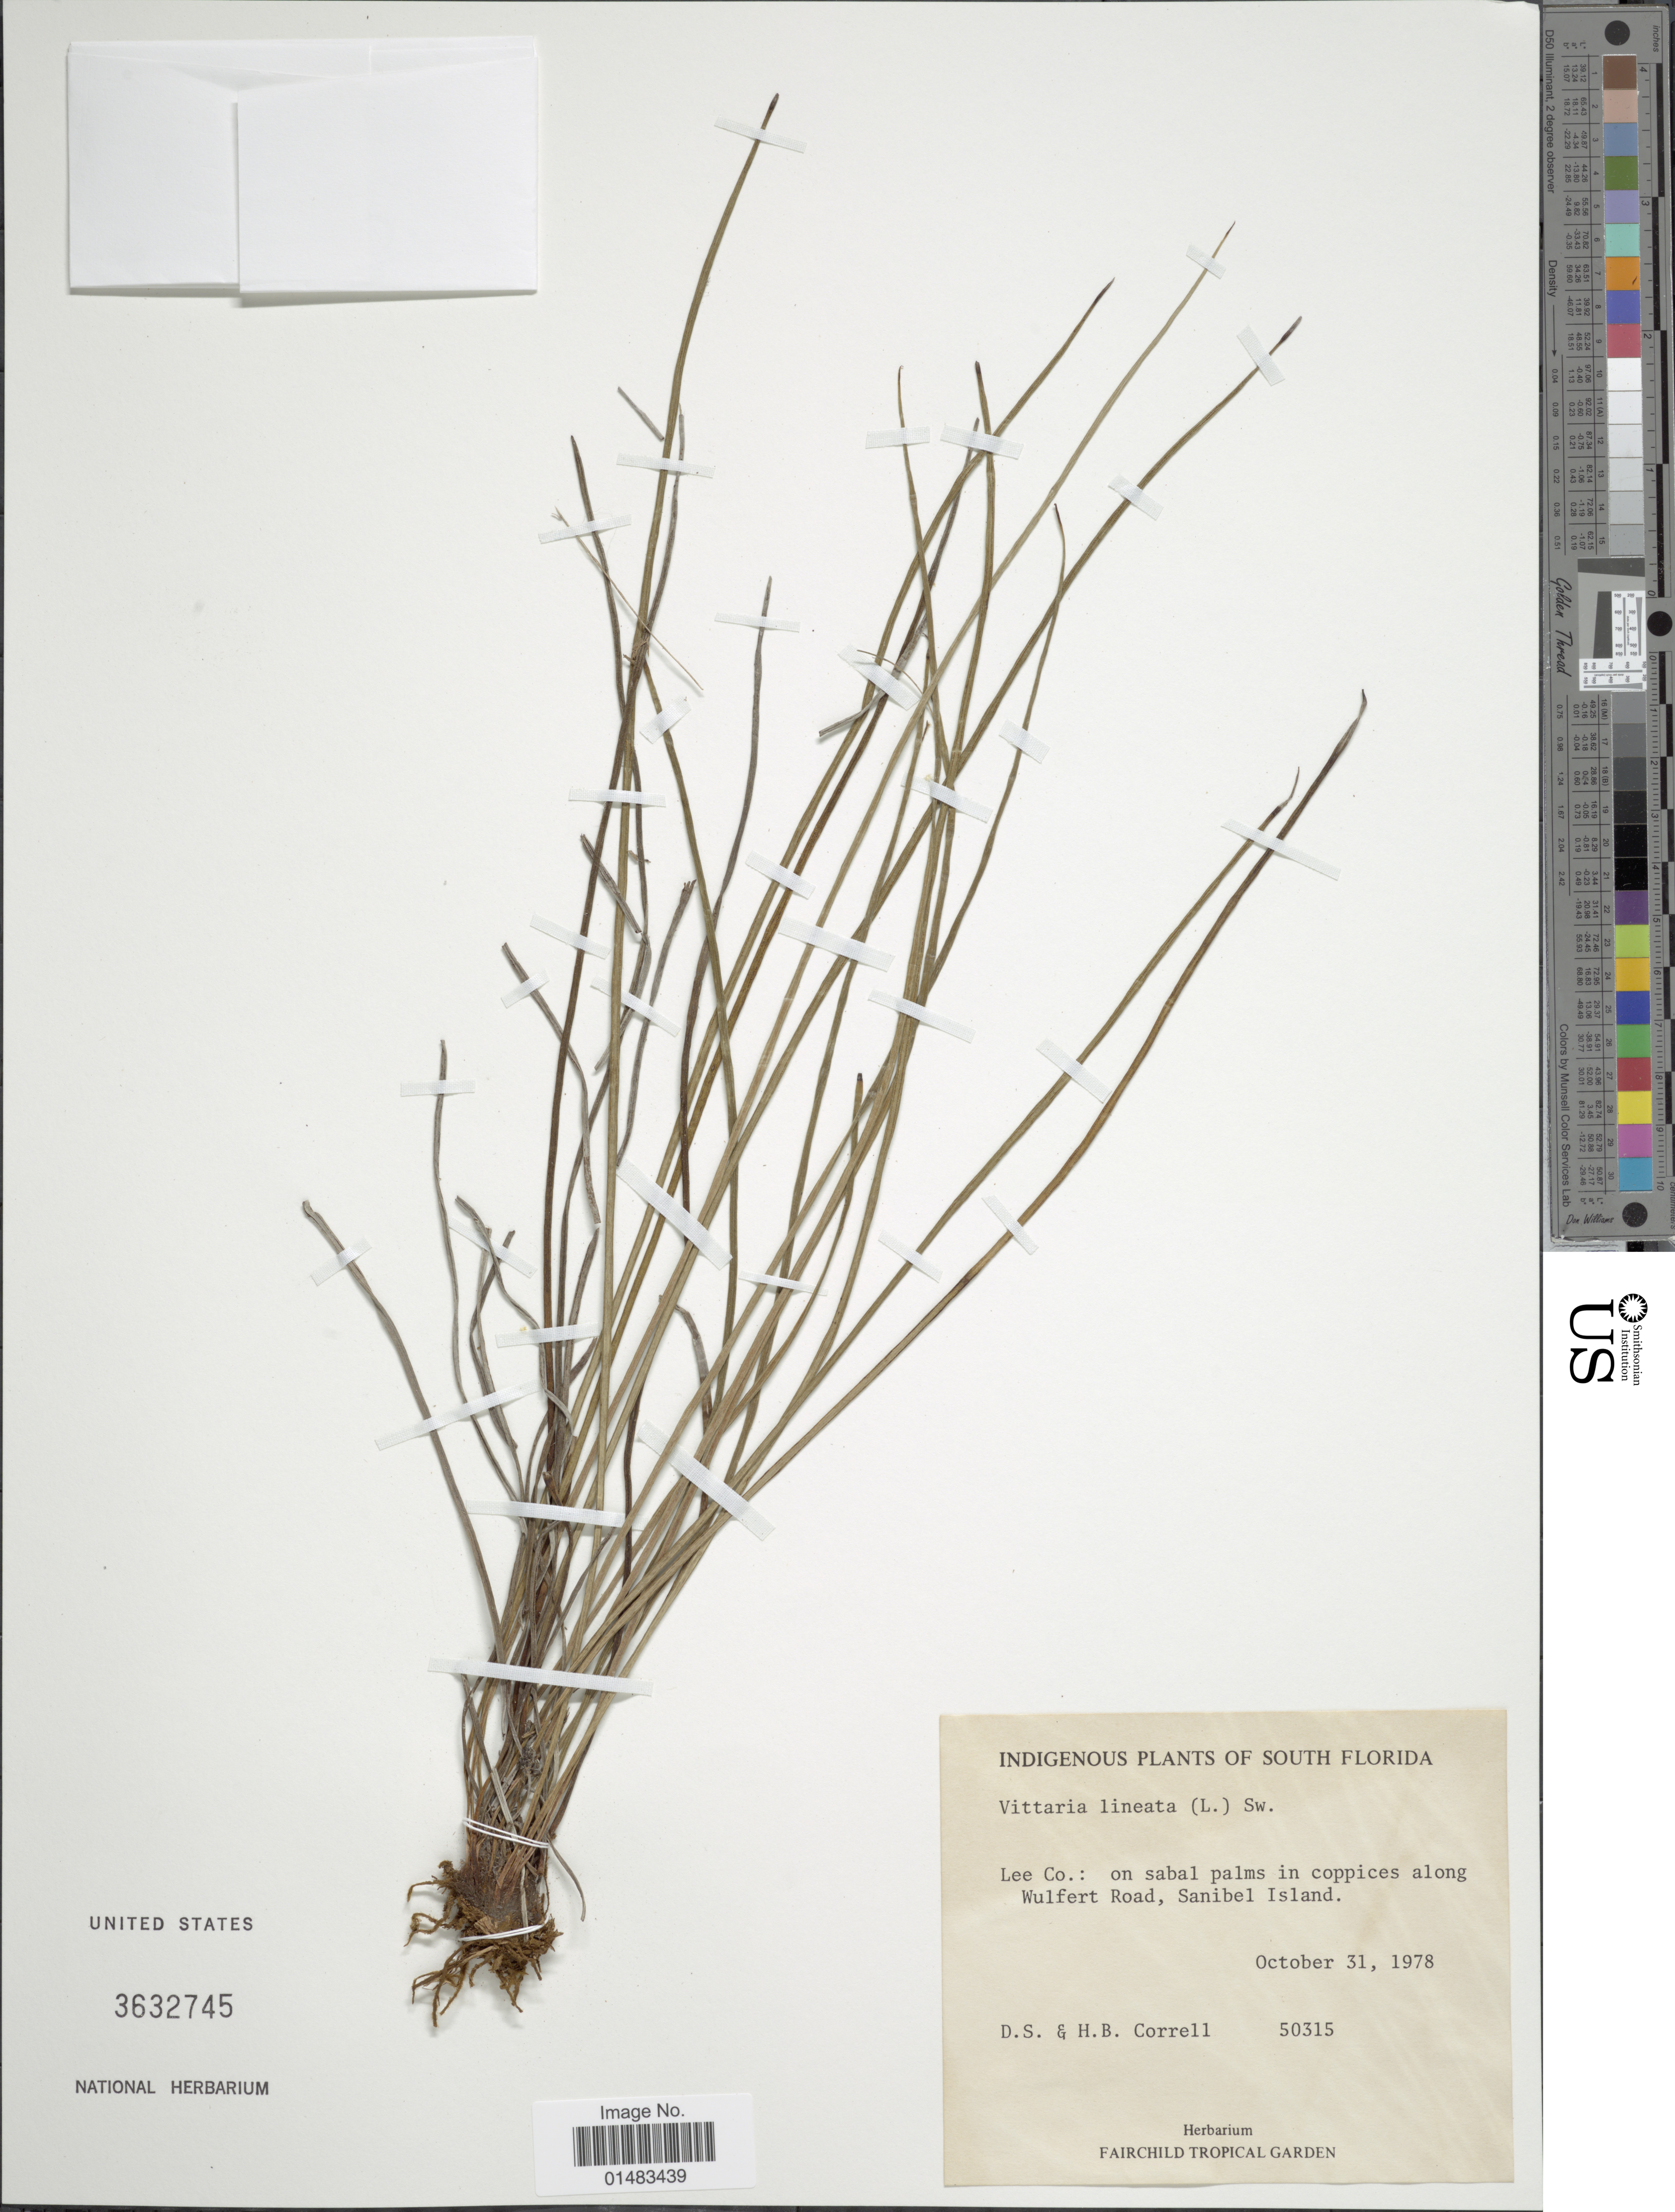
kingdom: Plantae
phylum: Tracheophyta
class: Polypodiopsida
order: Polypodiales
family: Pteridaceae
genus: Vittaria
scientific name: Vittaria lineata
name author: (L.) Sm.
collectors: D. S. Correll & H. Correll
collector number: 50315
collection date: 1978-10-31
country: United States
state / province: Florida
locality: Lee Co: on sabal palms in coppices along Wulfert Road, Sanibel Island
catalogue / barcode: US 3632745